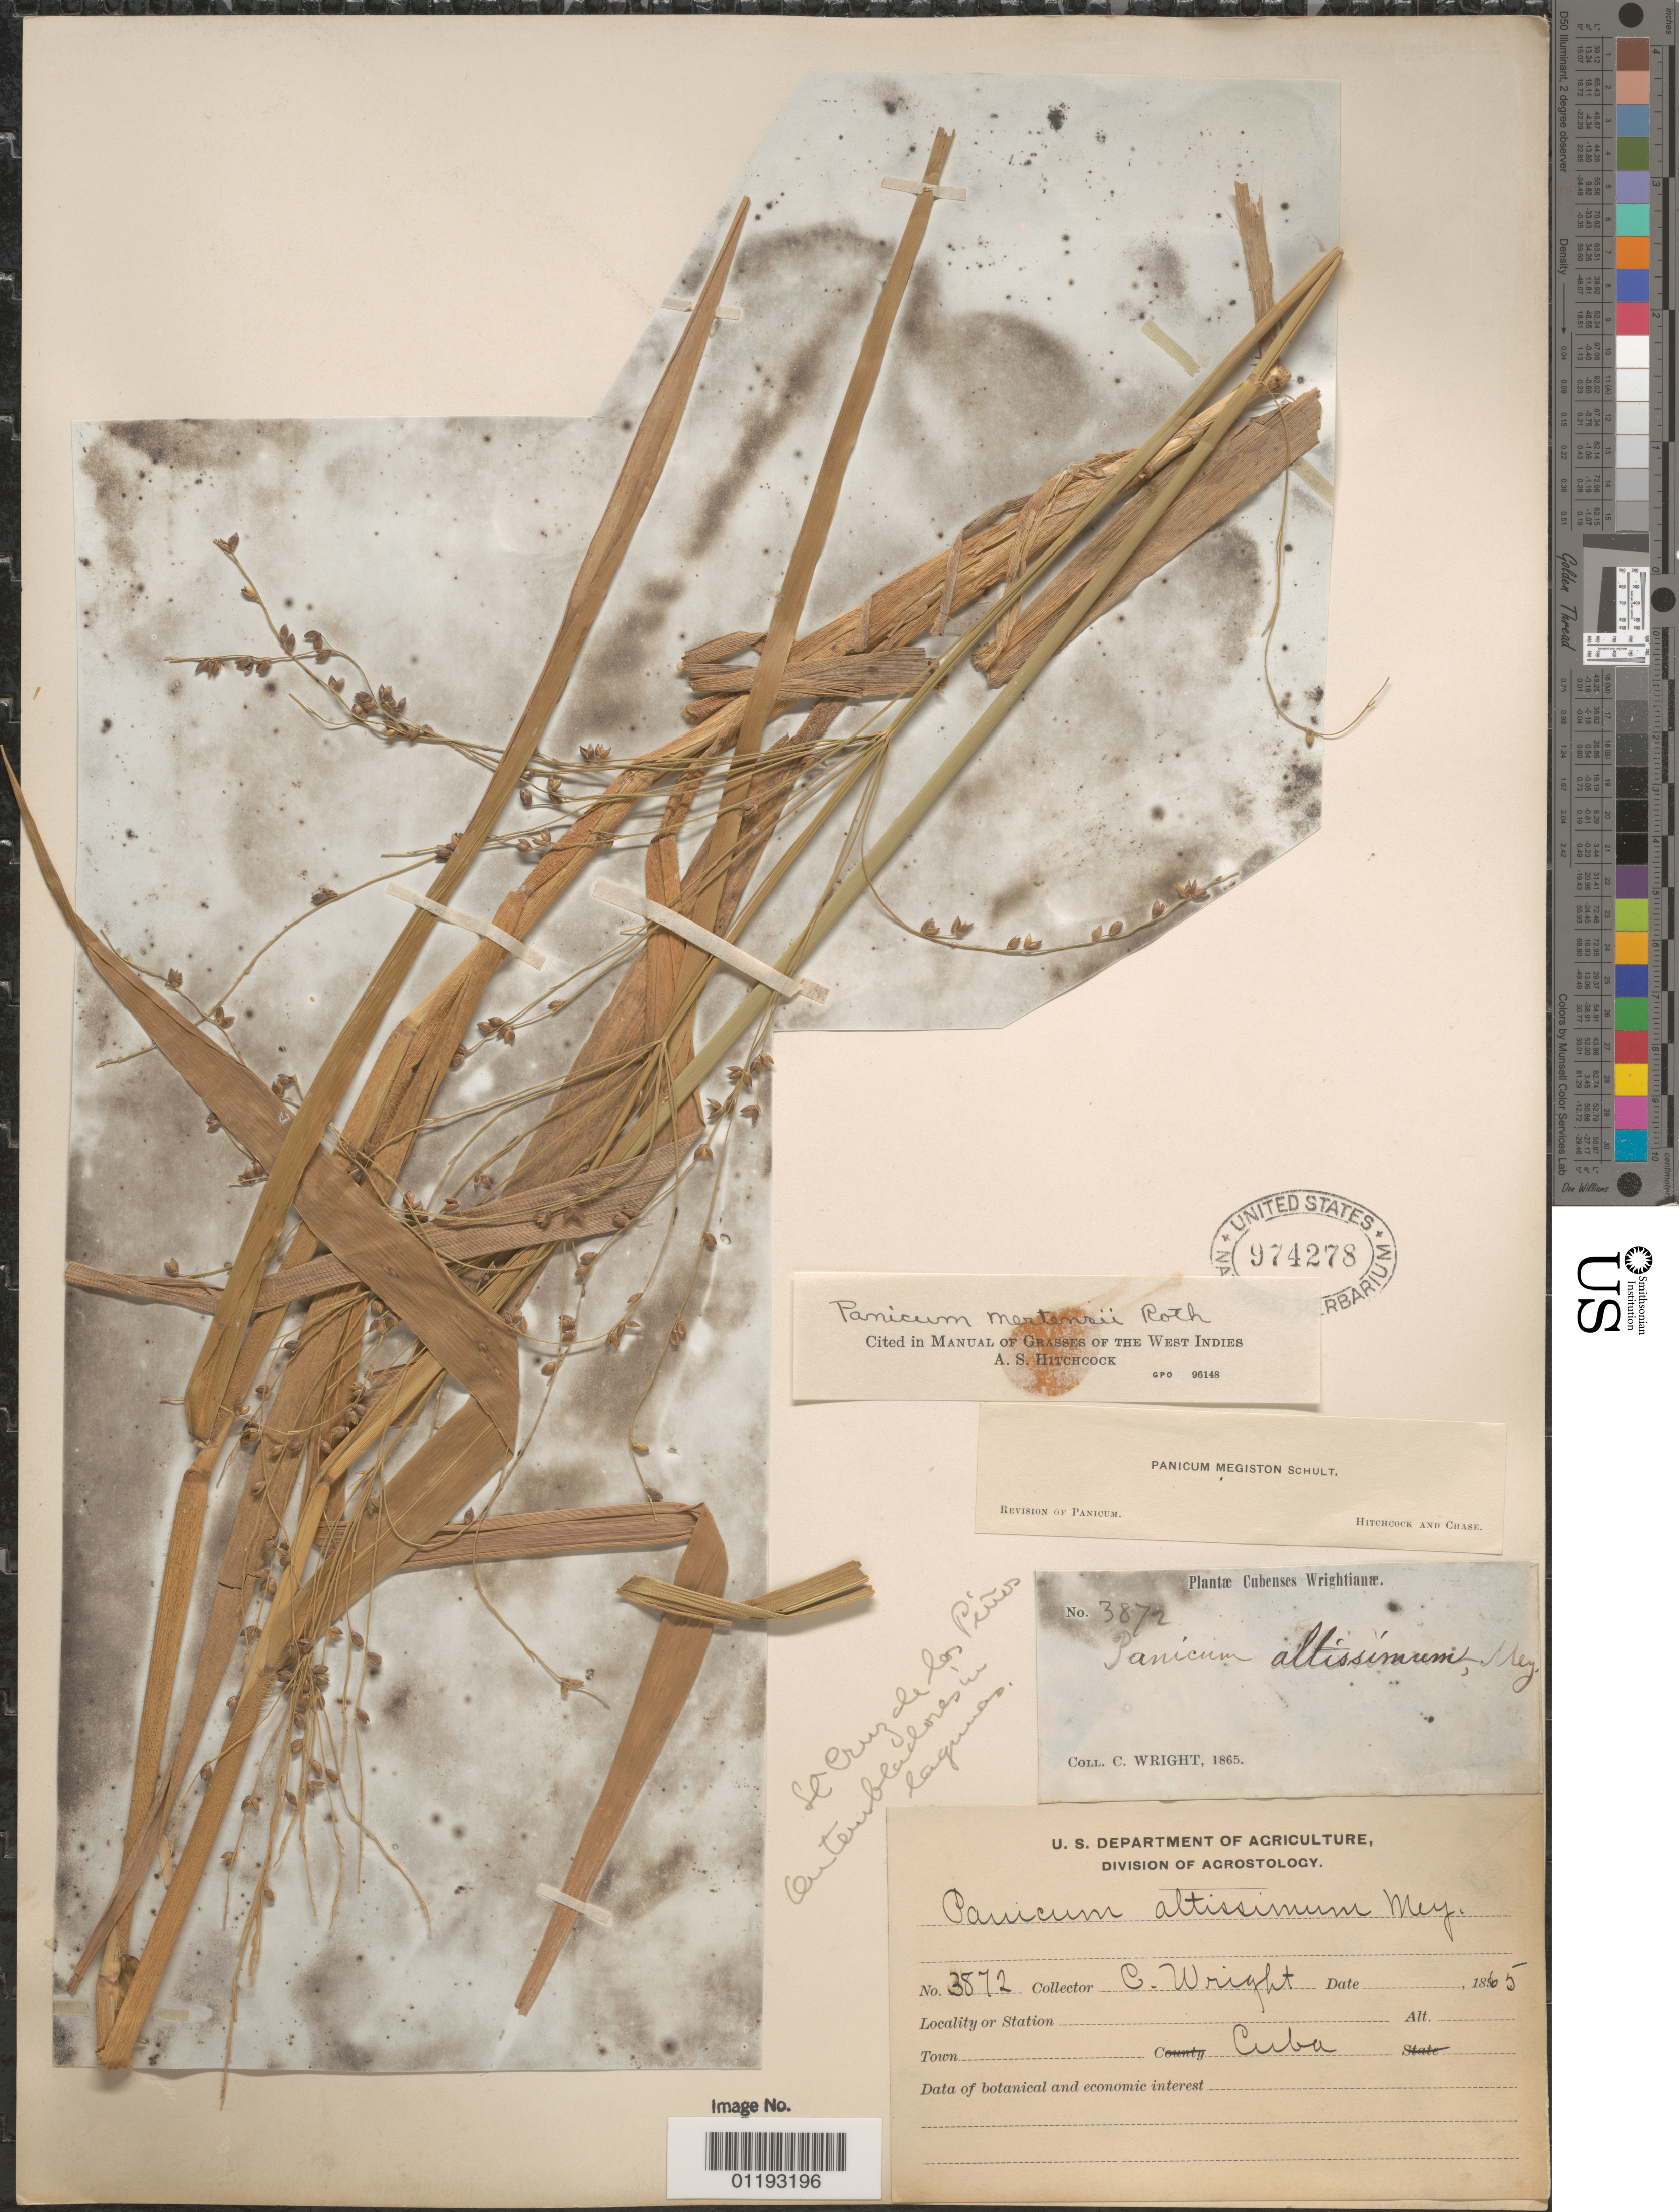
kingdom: Plantae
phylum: Tracheophyta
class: Liliopsida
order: Poales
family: Poaceae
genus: Stephostachys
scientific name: Stephostachys mertensii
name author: (Roth) Zuloaga & Marrone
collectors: C. Wright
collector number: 3872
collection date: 1865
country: Cuba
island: Greater Antilles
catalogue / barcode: US 974278